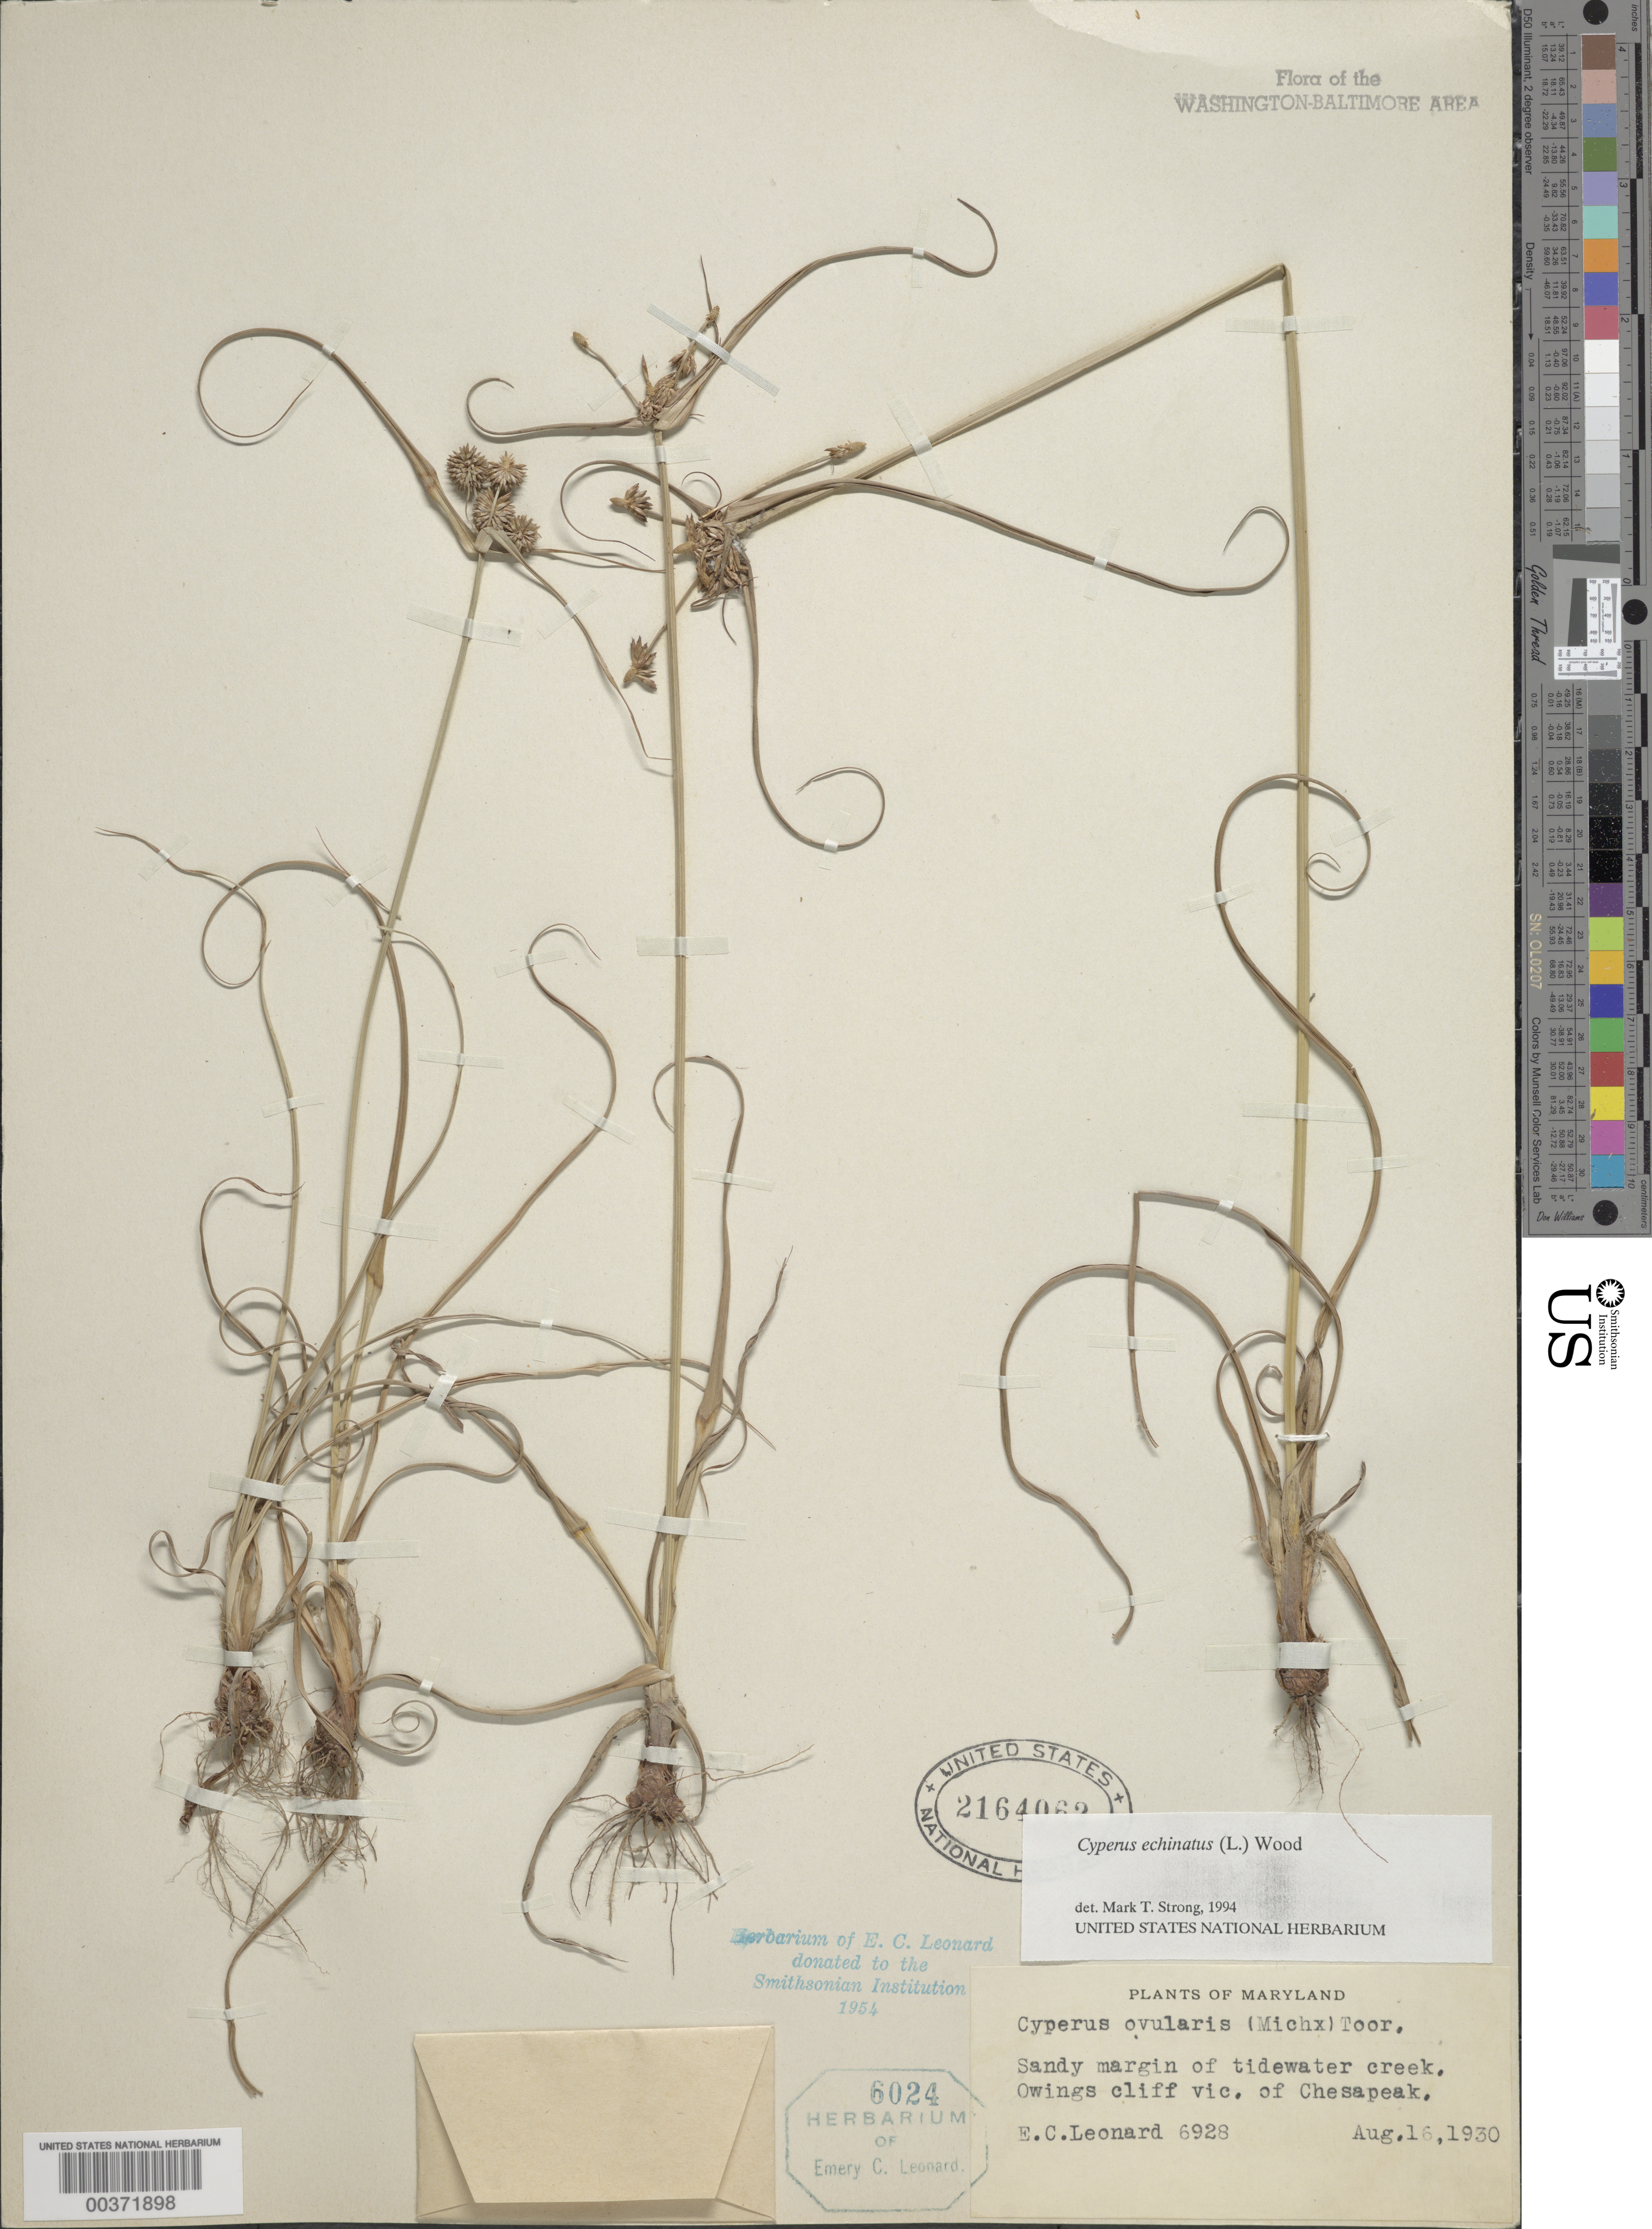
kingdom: Plantae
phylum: Tracheophyta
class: Liliopsida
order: Poales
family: Cyperaceae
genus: Cyperus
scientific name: Cyperus echinatus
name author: (L.) Alph. Wood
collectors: E. C. Leonard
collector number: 6928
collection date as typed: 16 Aug 1930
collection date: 1930-08-16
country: United States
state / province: Maryland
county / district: Anne Arundel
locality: Owings Cliff, Chesapeake vicinity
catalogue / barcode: US 2164062